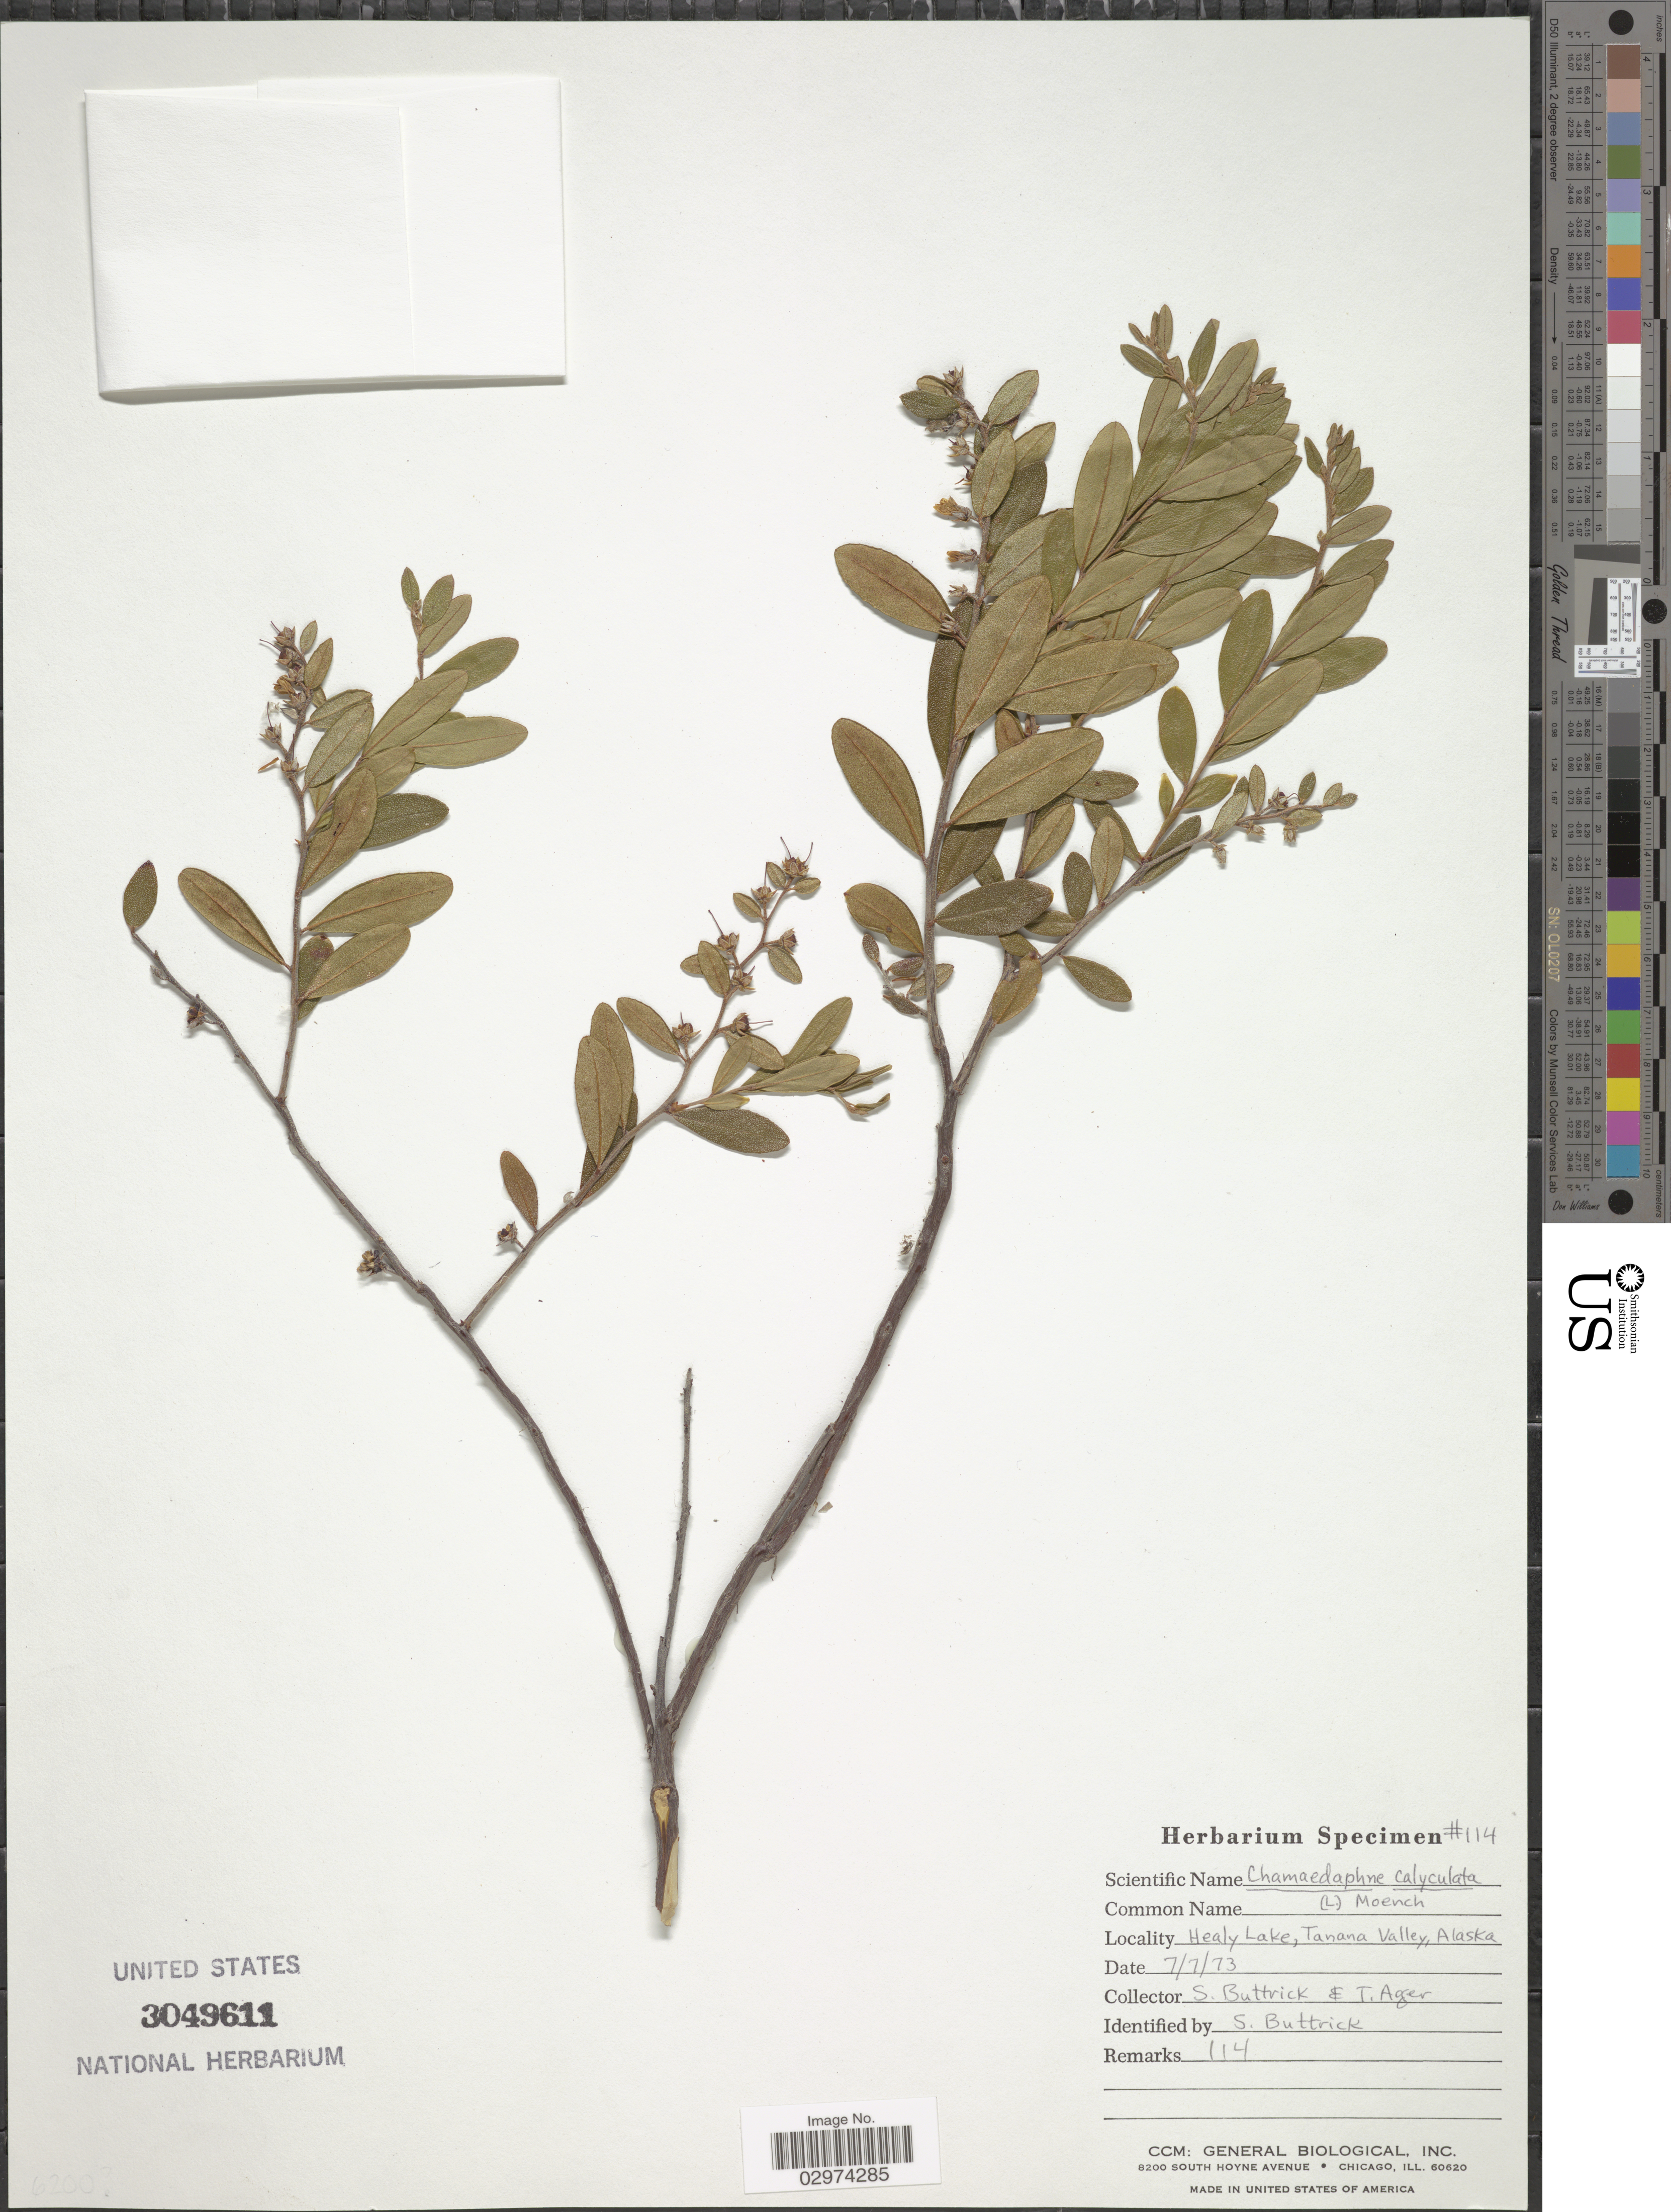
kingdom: Plantae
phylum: Tracheophyta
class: Magnoliopsida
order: Ericales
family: Ericaceae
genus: Chamaedaphne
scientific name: Chamaedaphne calyculata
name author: (L.) Moench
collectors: S. Buttrick & T. Ager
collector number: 114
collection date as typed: Transcribed d/m/y: 7/7/73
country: United States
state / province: Alaska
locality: Healy Lake, Tanana Valley.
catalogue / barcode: US 3049611